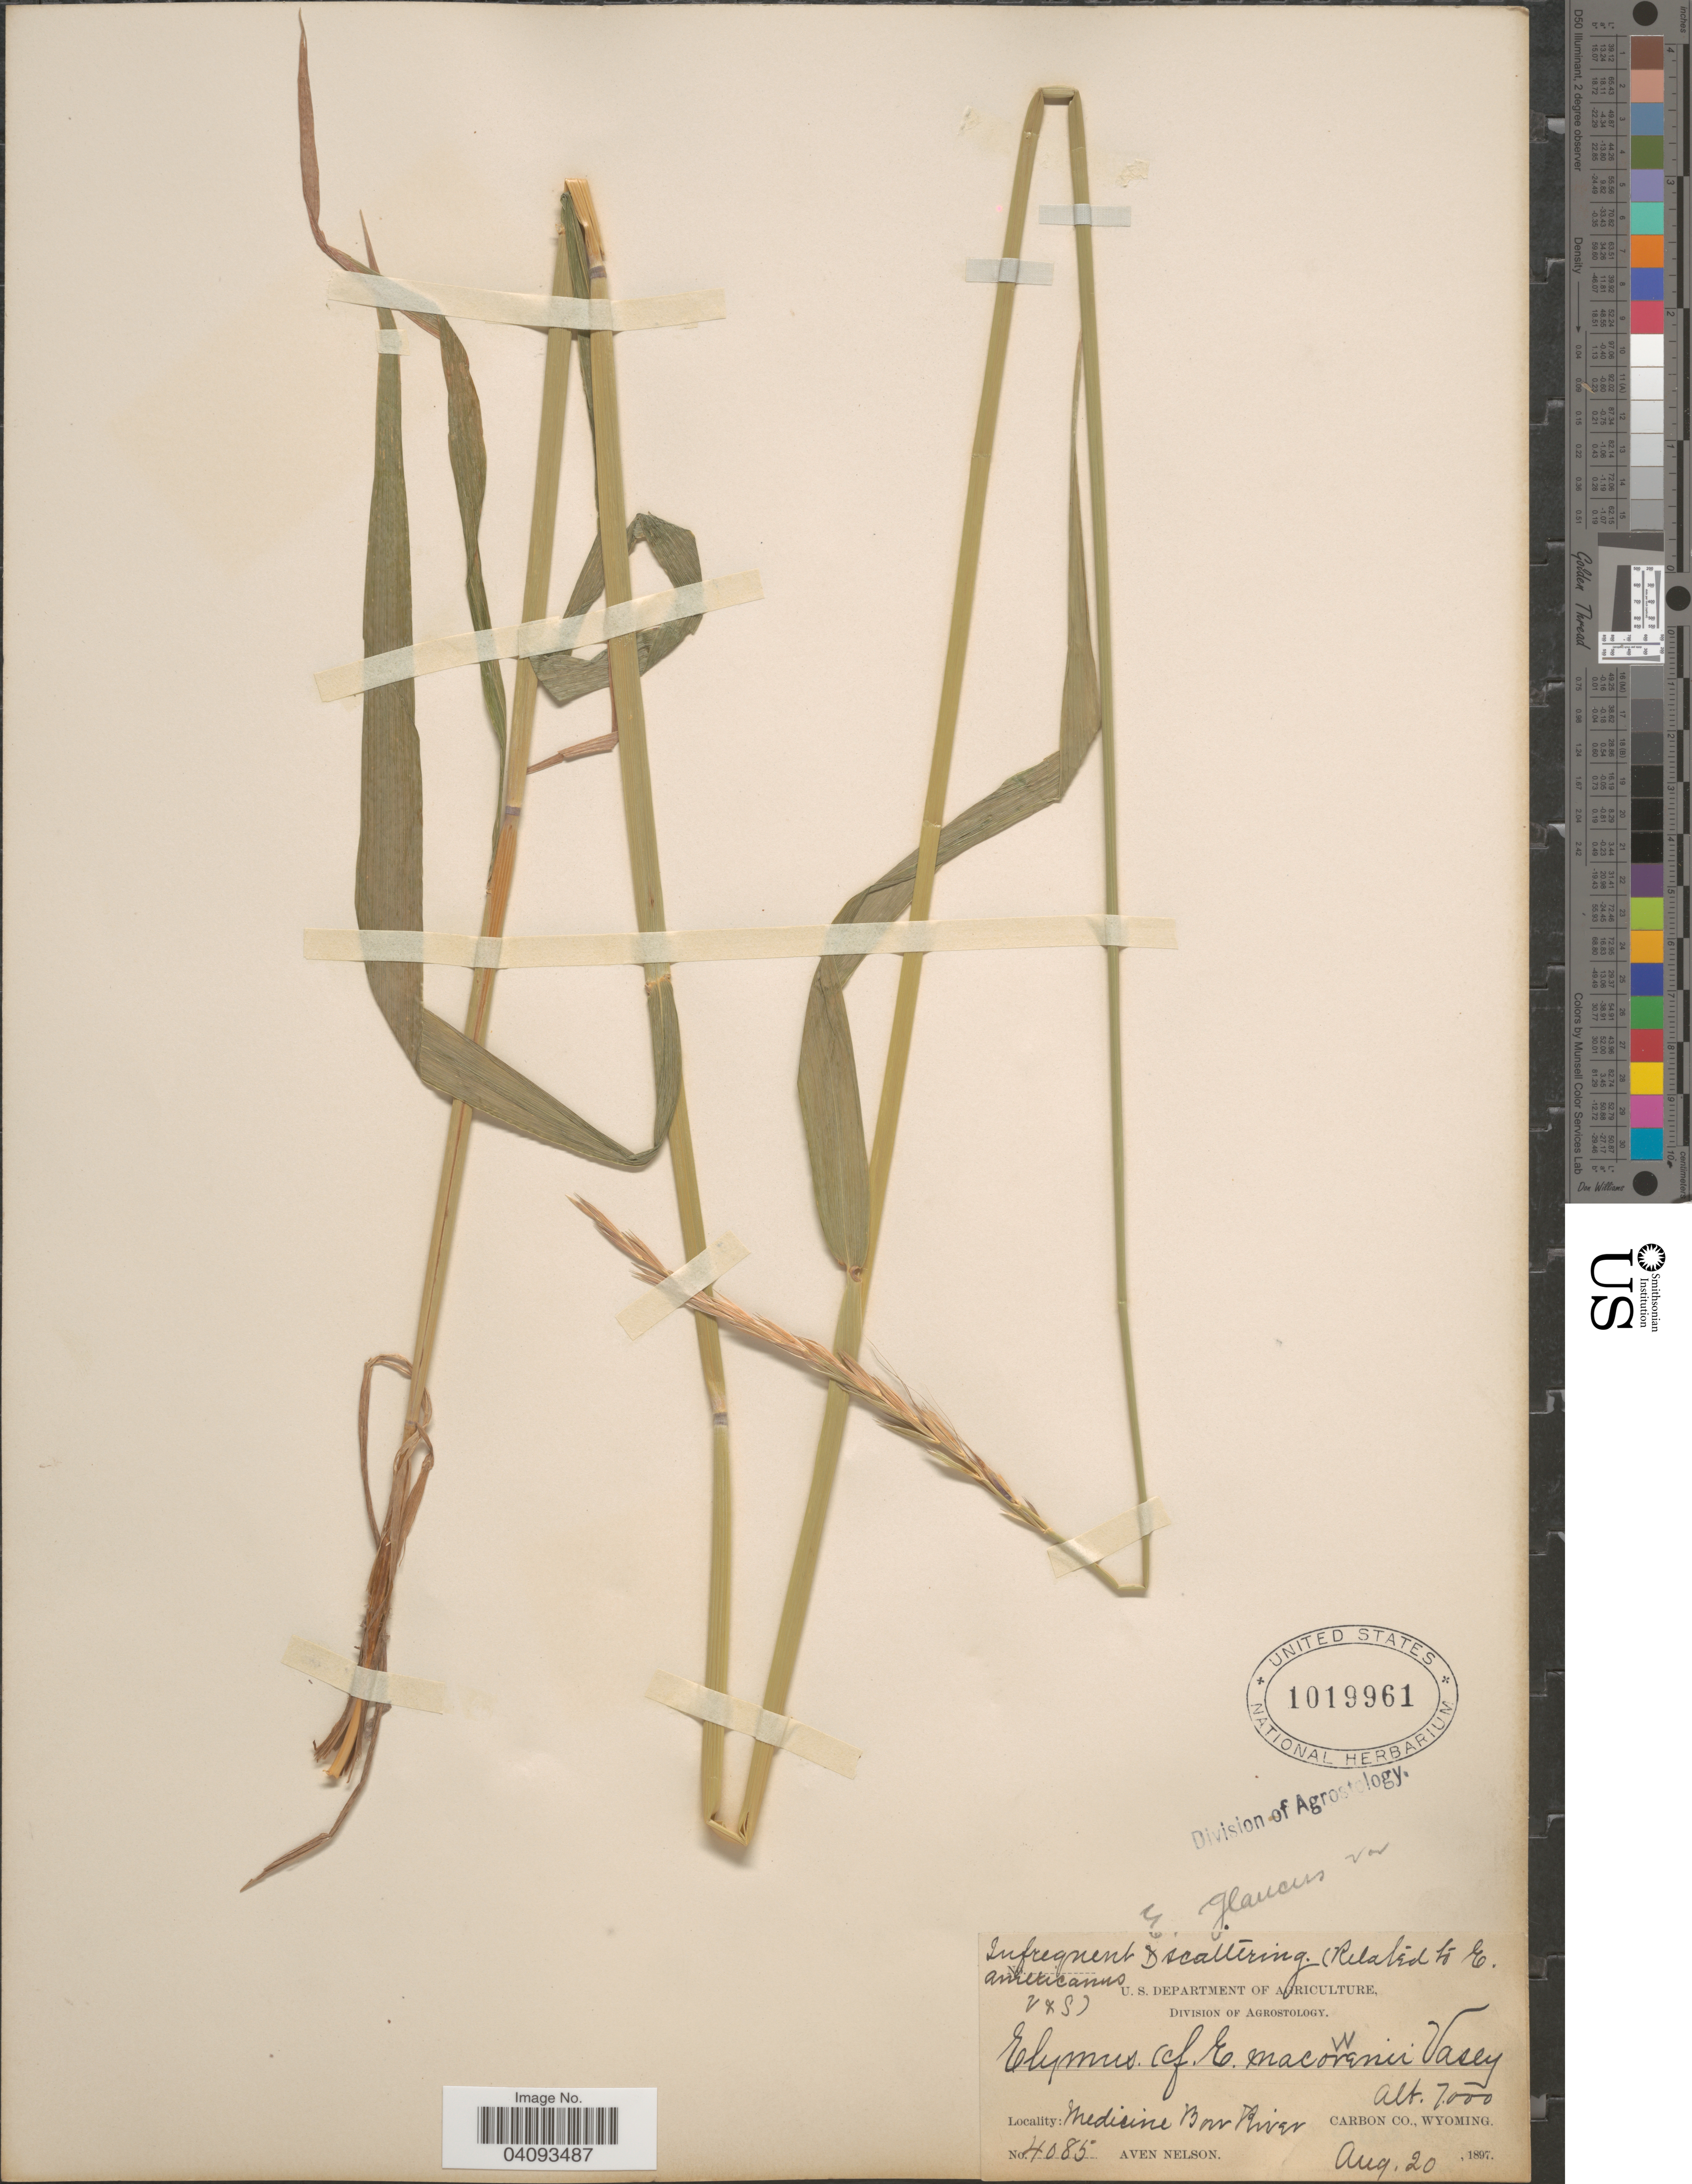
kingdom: Plantae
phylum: Tracheophyta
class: Liliopsida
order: Poales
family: Poaceae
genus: Elymus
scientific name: Elymus glaucus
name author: Buckley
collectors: A. Nelson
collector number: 4085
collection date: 1897-08-20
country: United States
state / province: Wyoming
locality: Medicine Bow River. Carbon Co.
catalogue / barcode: US 1019961